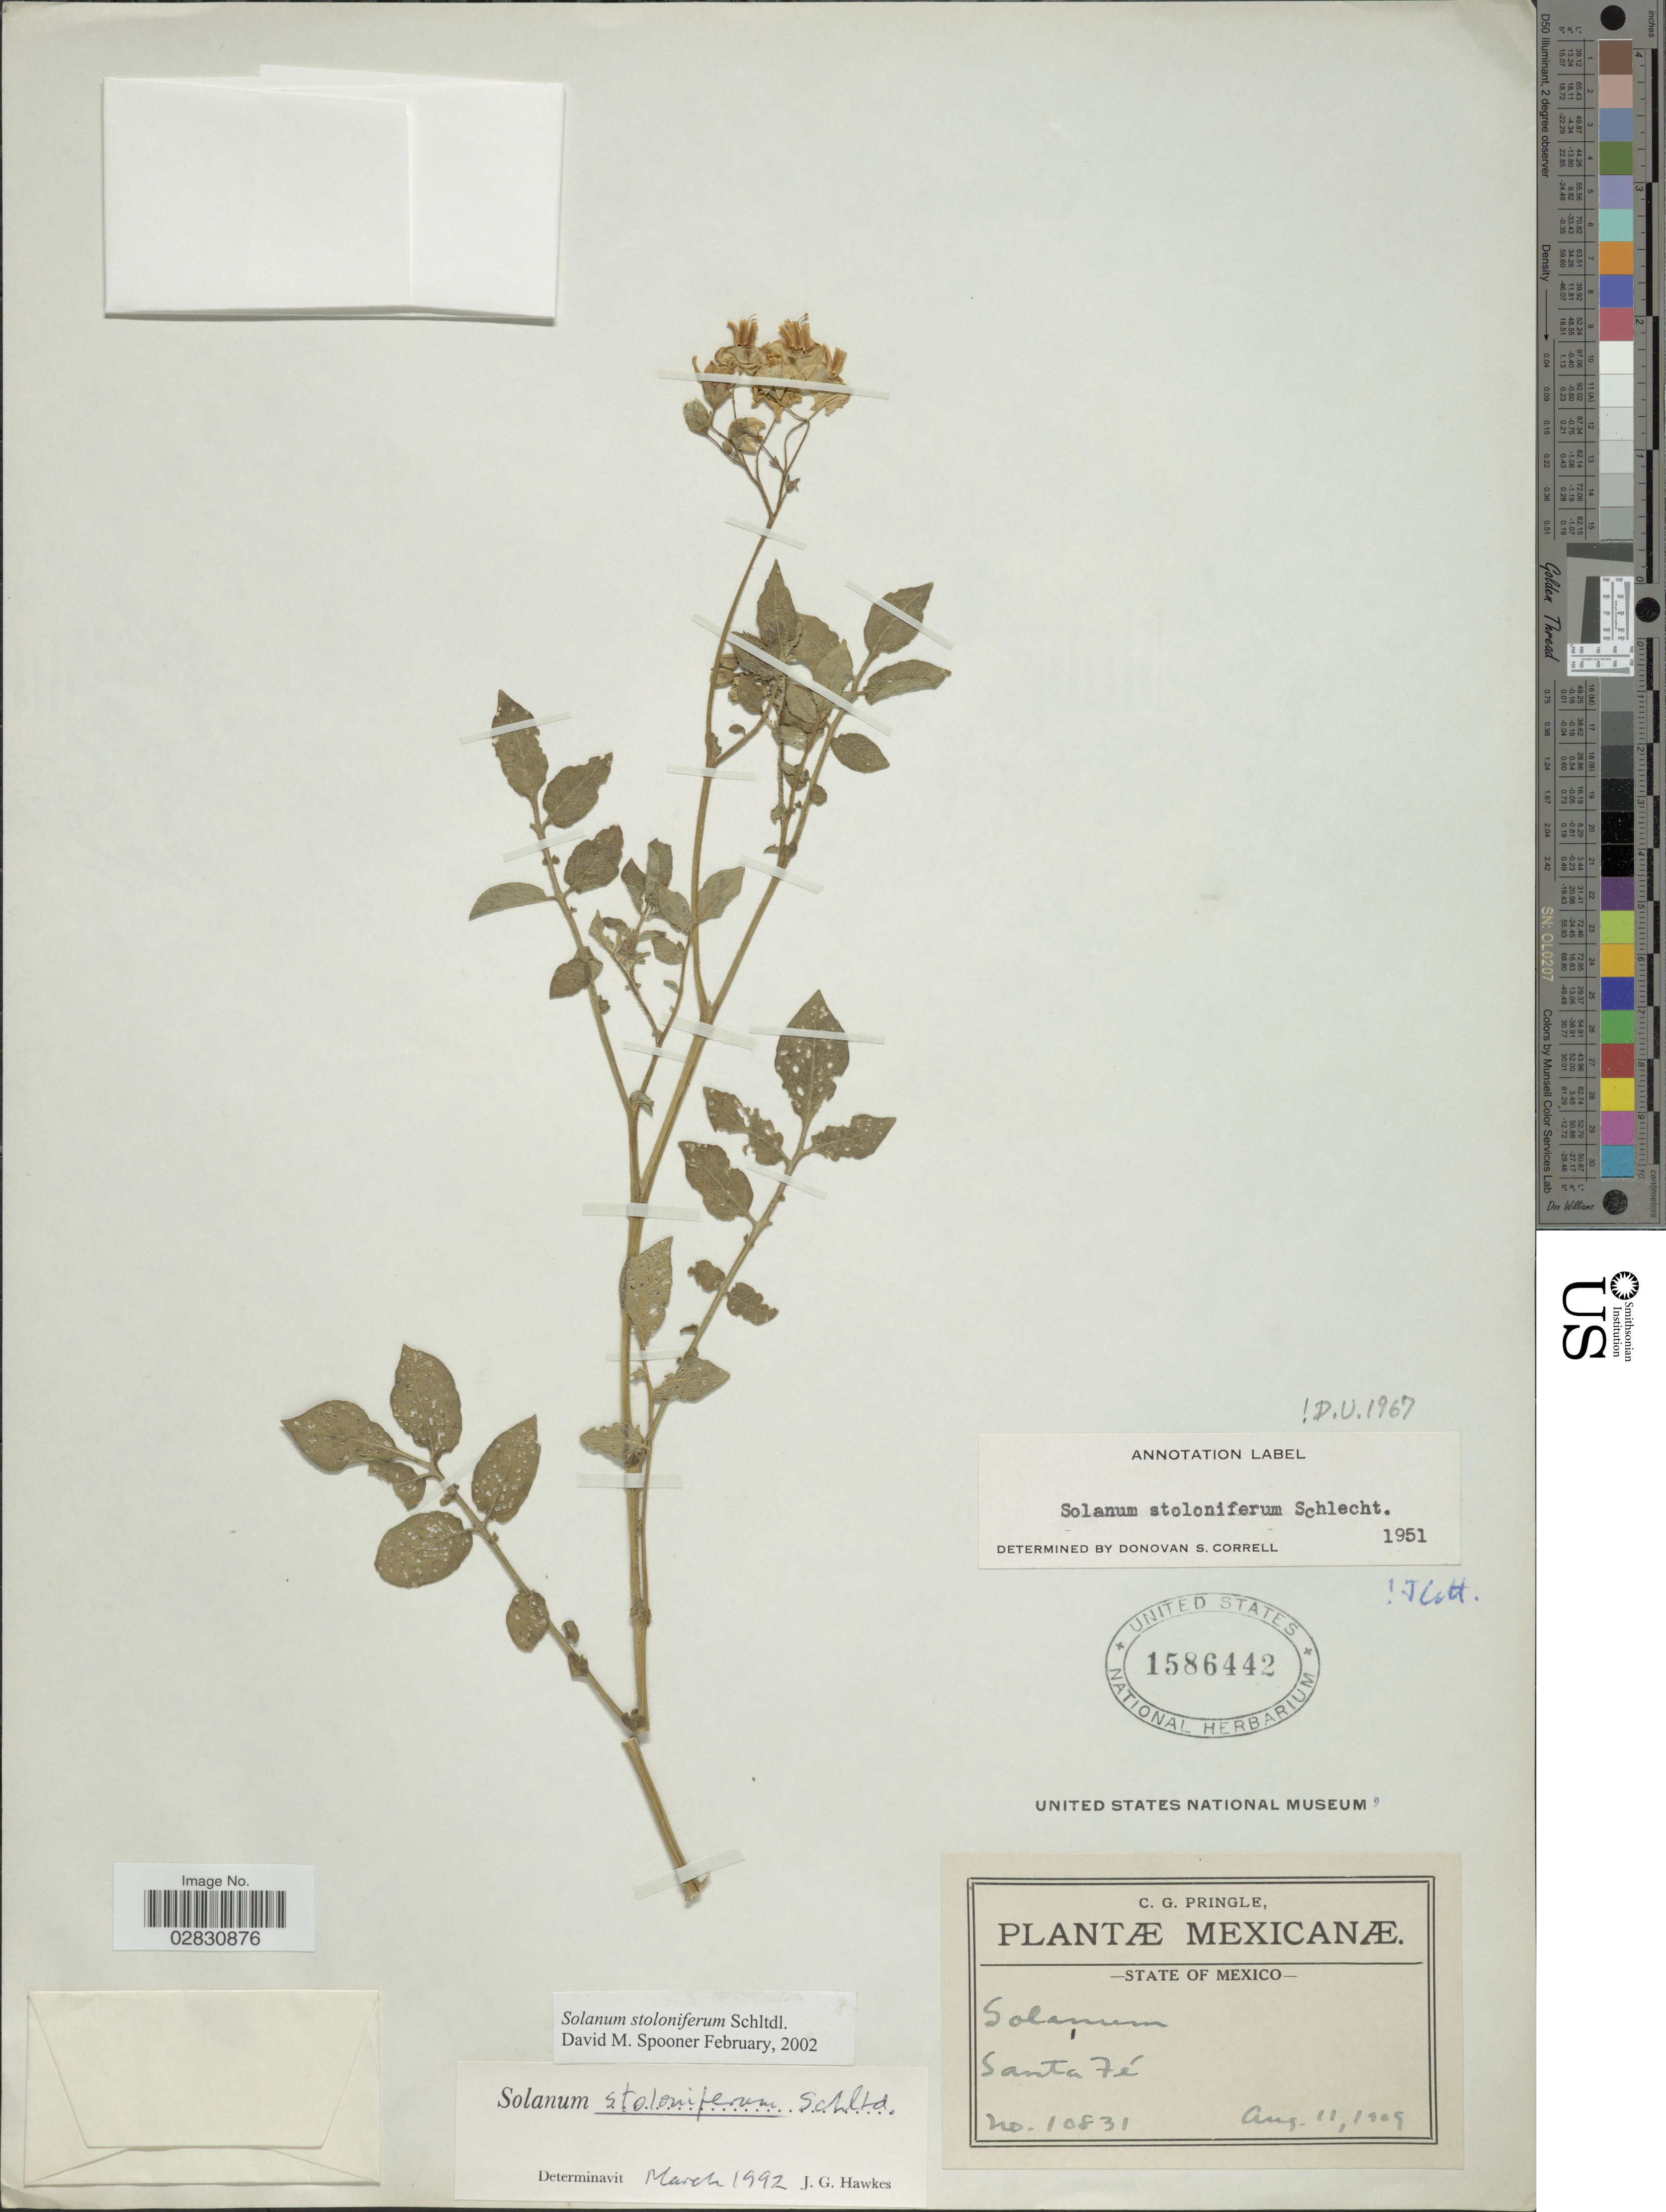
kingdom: Plantae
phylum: Tracheophyta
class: Magnoliopsida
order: Solanales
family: Solanaceae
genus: Solanum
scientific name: Solanum stoloniferum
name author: Schltdl. & Bouché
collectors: C. G. Pringle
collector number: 10831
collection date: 1909-08-11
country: Mexico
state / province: México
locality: State of Mexico, Santa Fé.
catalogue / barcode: US 1586442